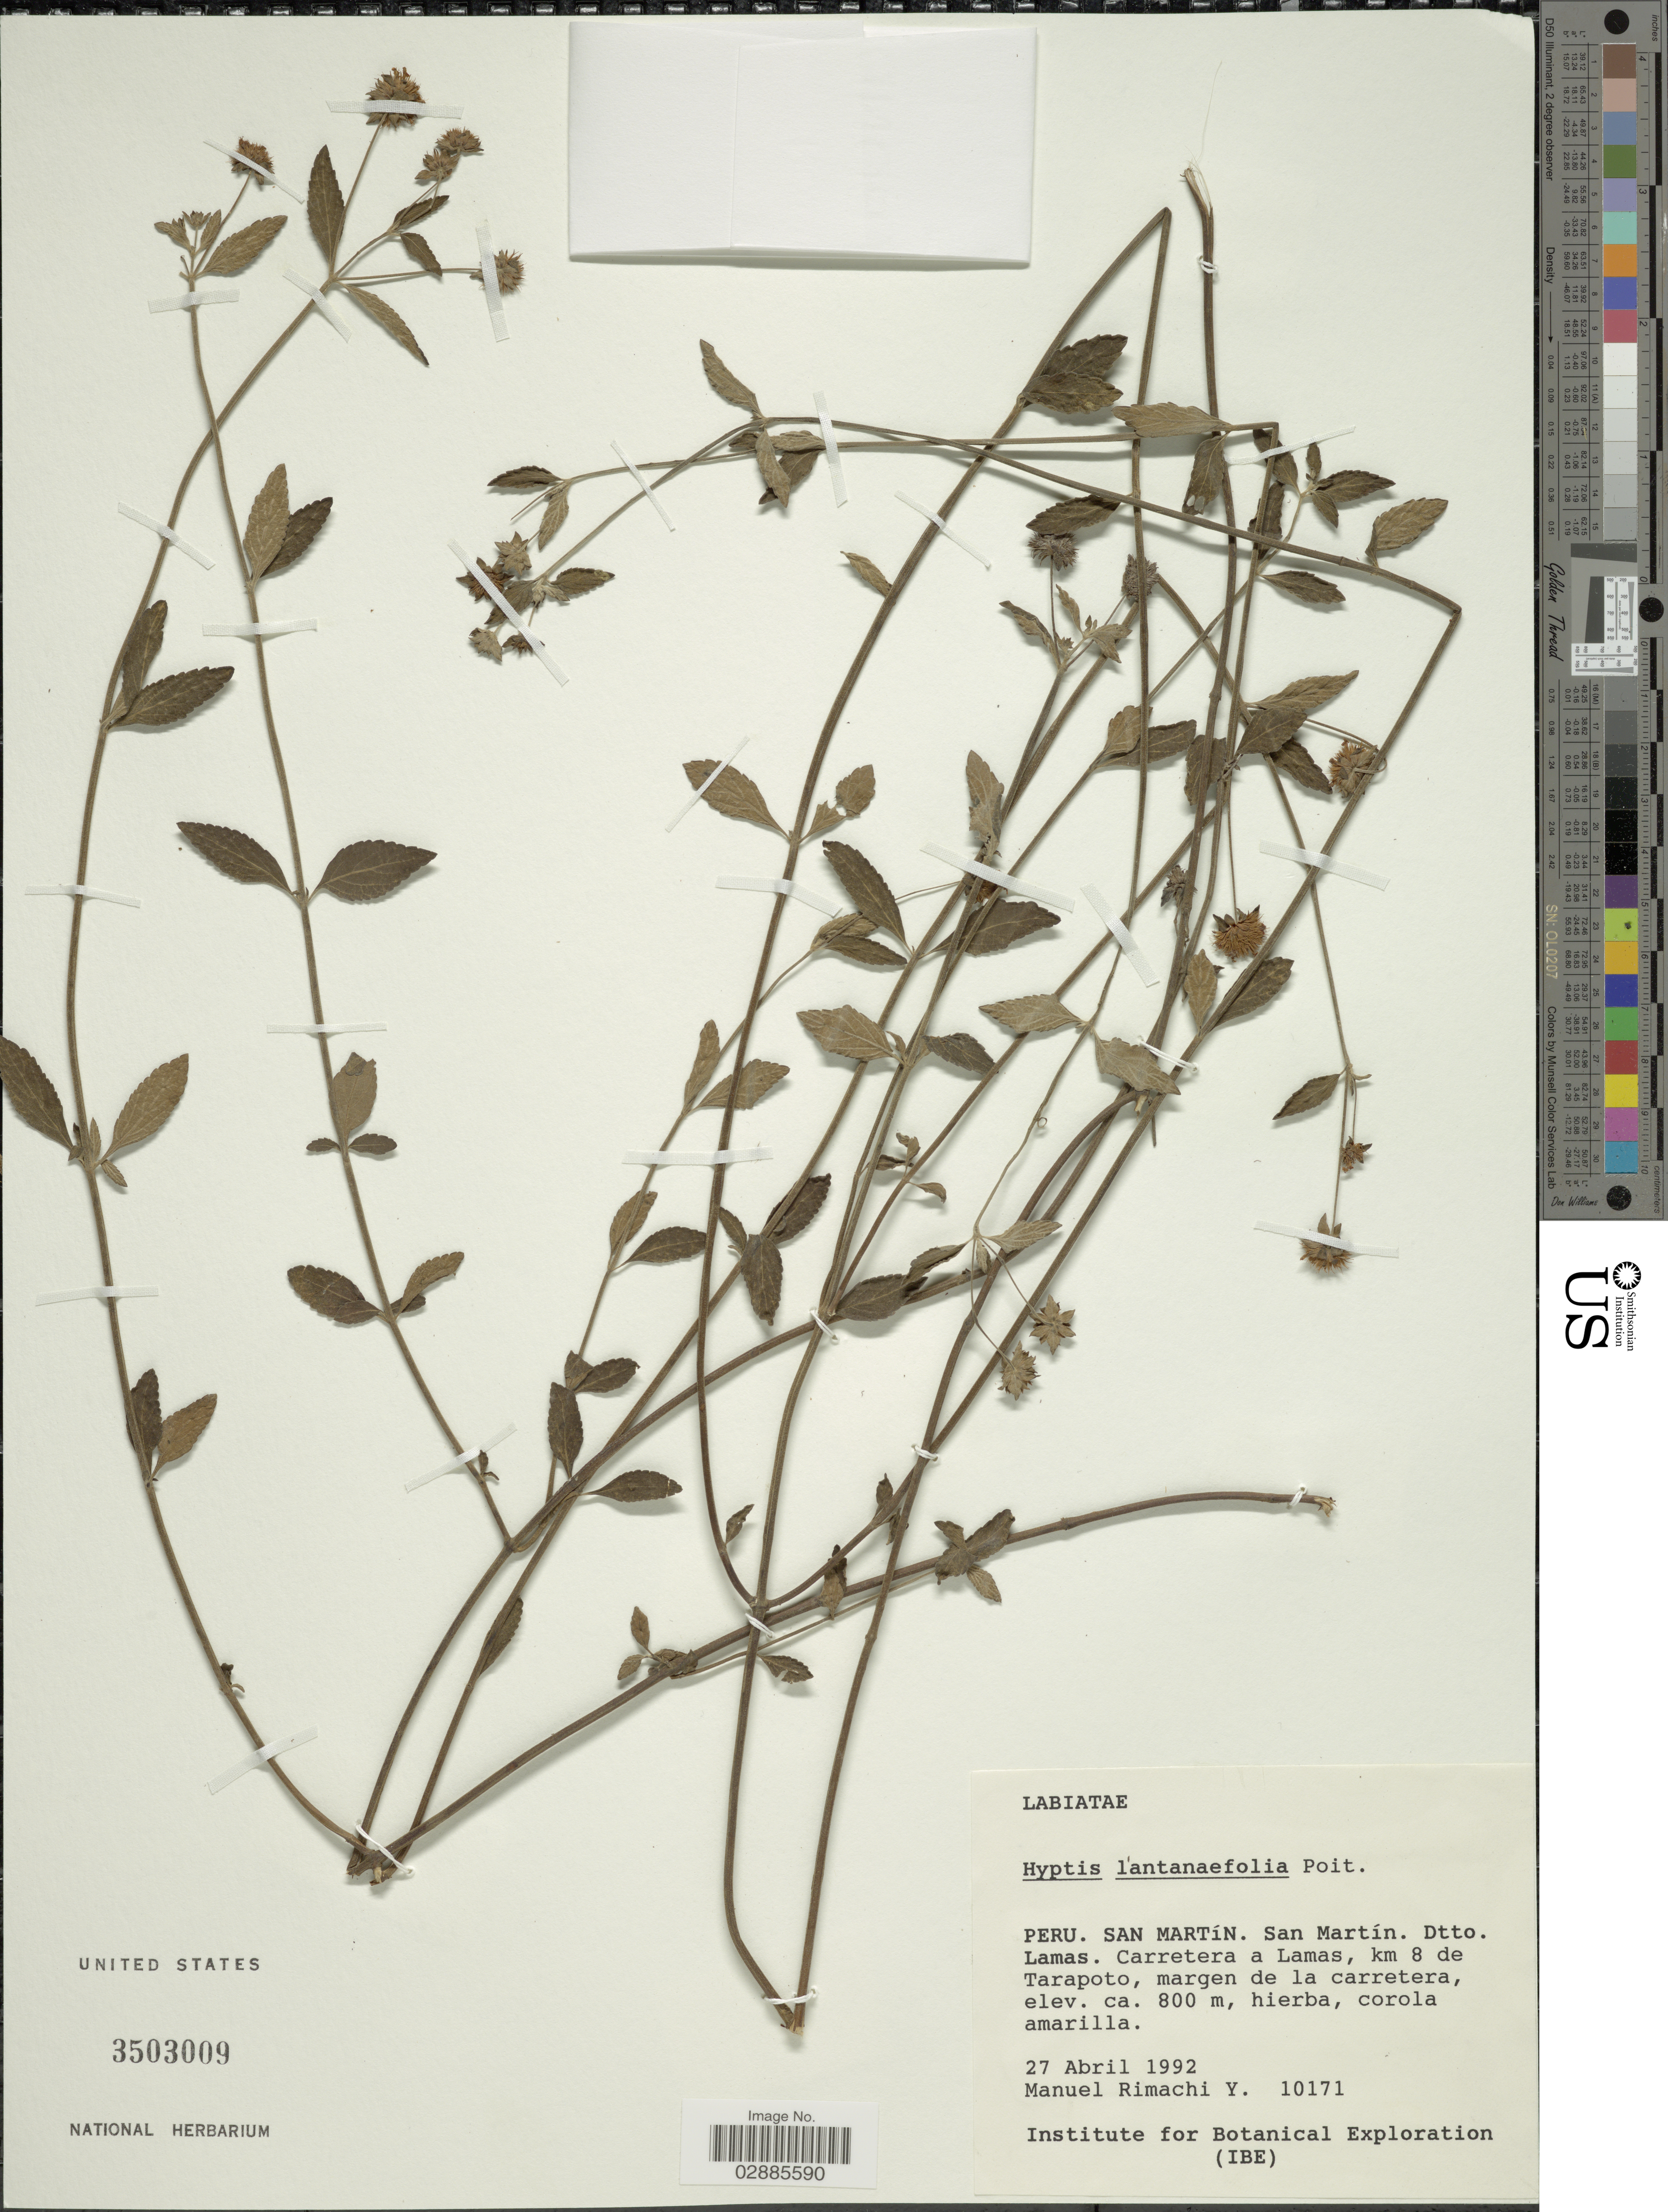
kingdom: Plantae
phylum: Tracheophyta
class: Magnoliopsida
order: Lamiales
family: Lamiaceae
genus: Hyptis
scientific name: Hyptis lantanifolia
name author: Poit.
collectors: M. Rimachi Y.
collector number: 10171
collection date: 1992-04-27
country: Peru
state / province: San Martín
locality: Dtto. Lamas. Carretera a Lamas, km 8 de Tarapoto, margen de la carretera.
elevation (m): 800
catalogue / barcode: US 3503009